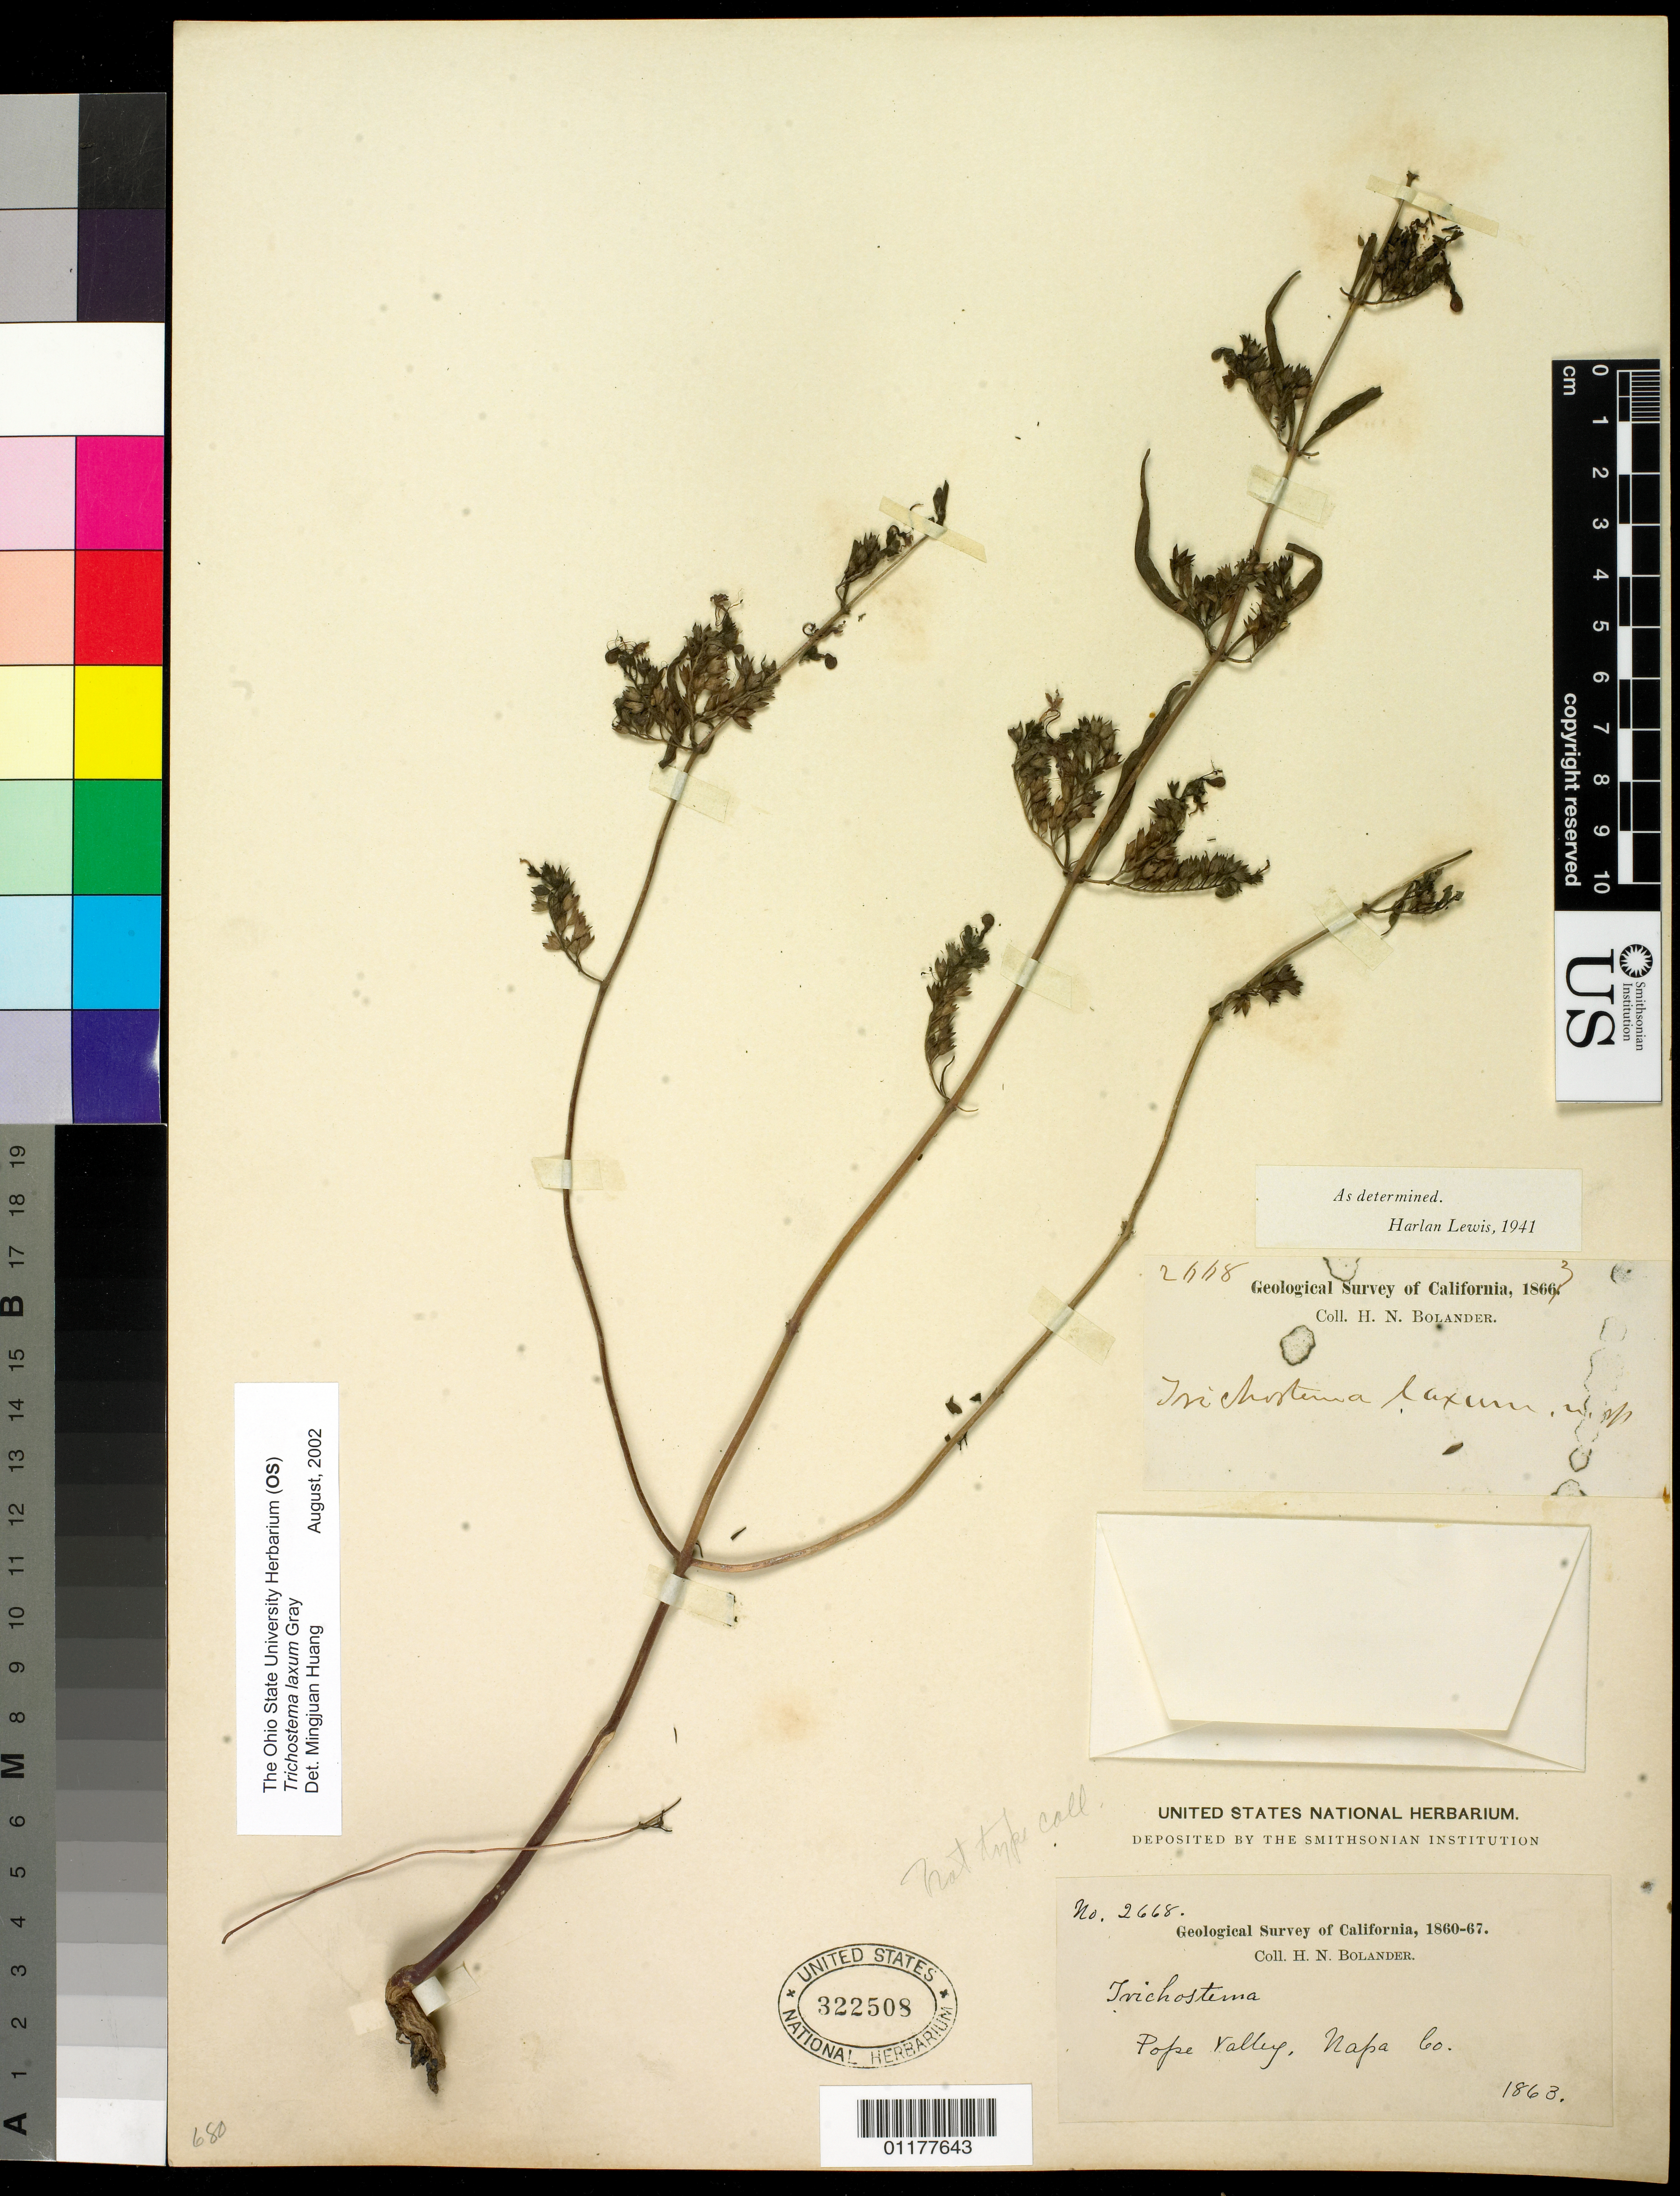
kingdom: Plantae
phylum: Tracheophyta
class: Magnoliopsida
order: Lamiales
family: Lamiaceae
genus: Trichostema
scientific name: Trichostema laxum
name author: A. Gray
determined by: Huang, Mingjuan, (OS), Ohio State University Herbarium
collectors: H. Bolander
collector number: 2668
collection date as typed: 1863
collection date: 1863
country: United States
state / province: California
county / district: Napa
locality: Pope Valley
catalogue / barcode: US 322508